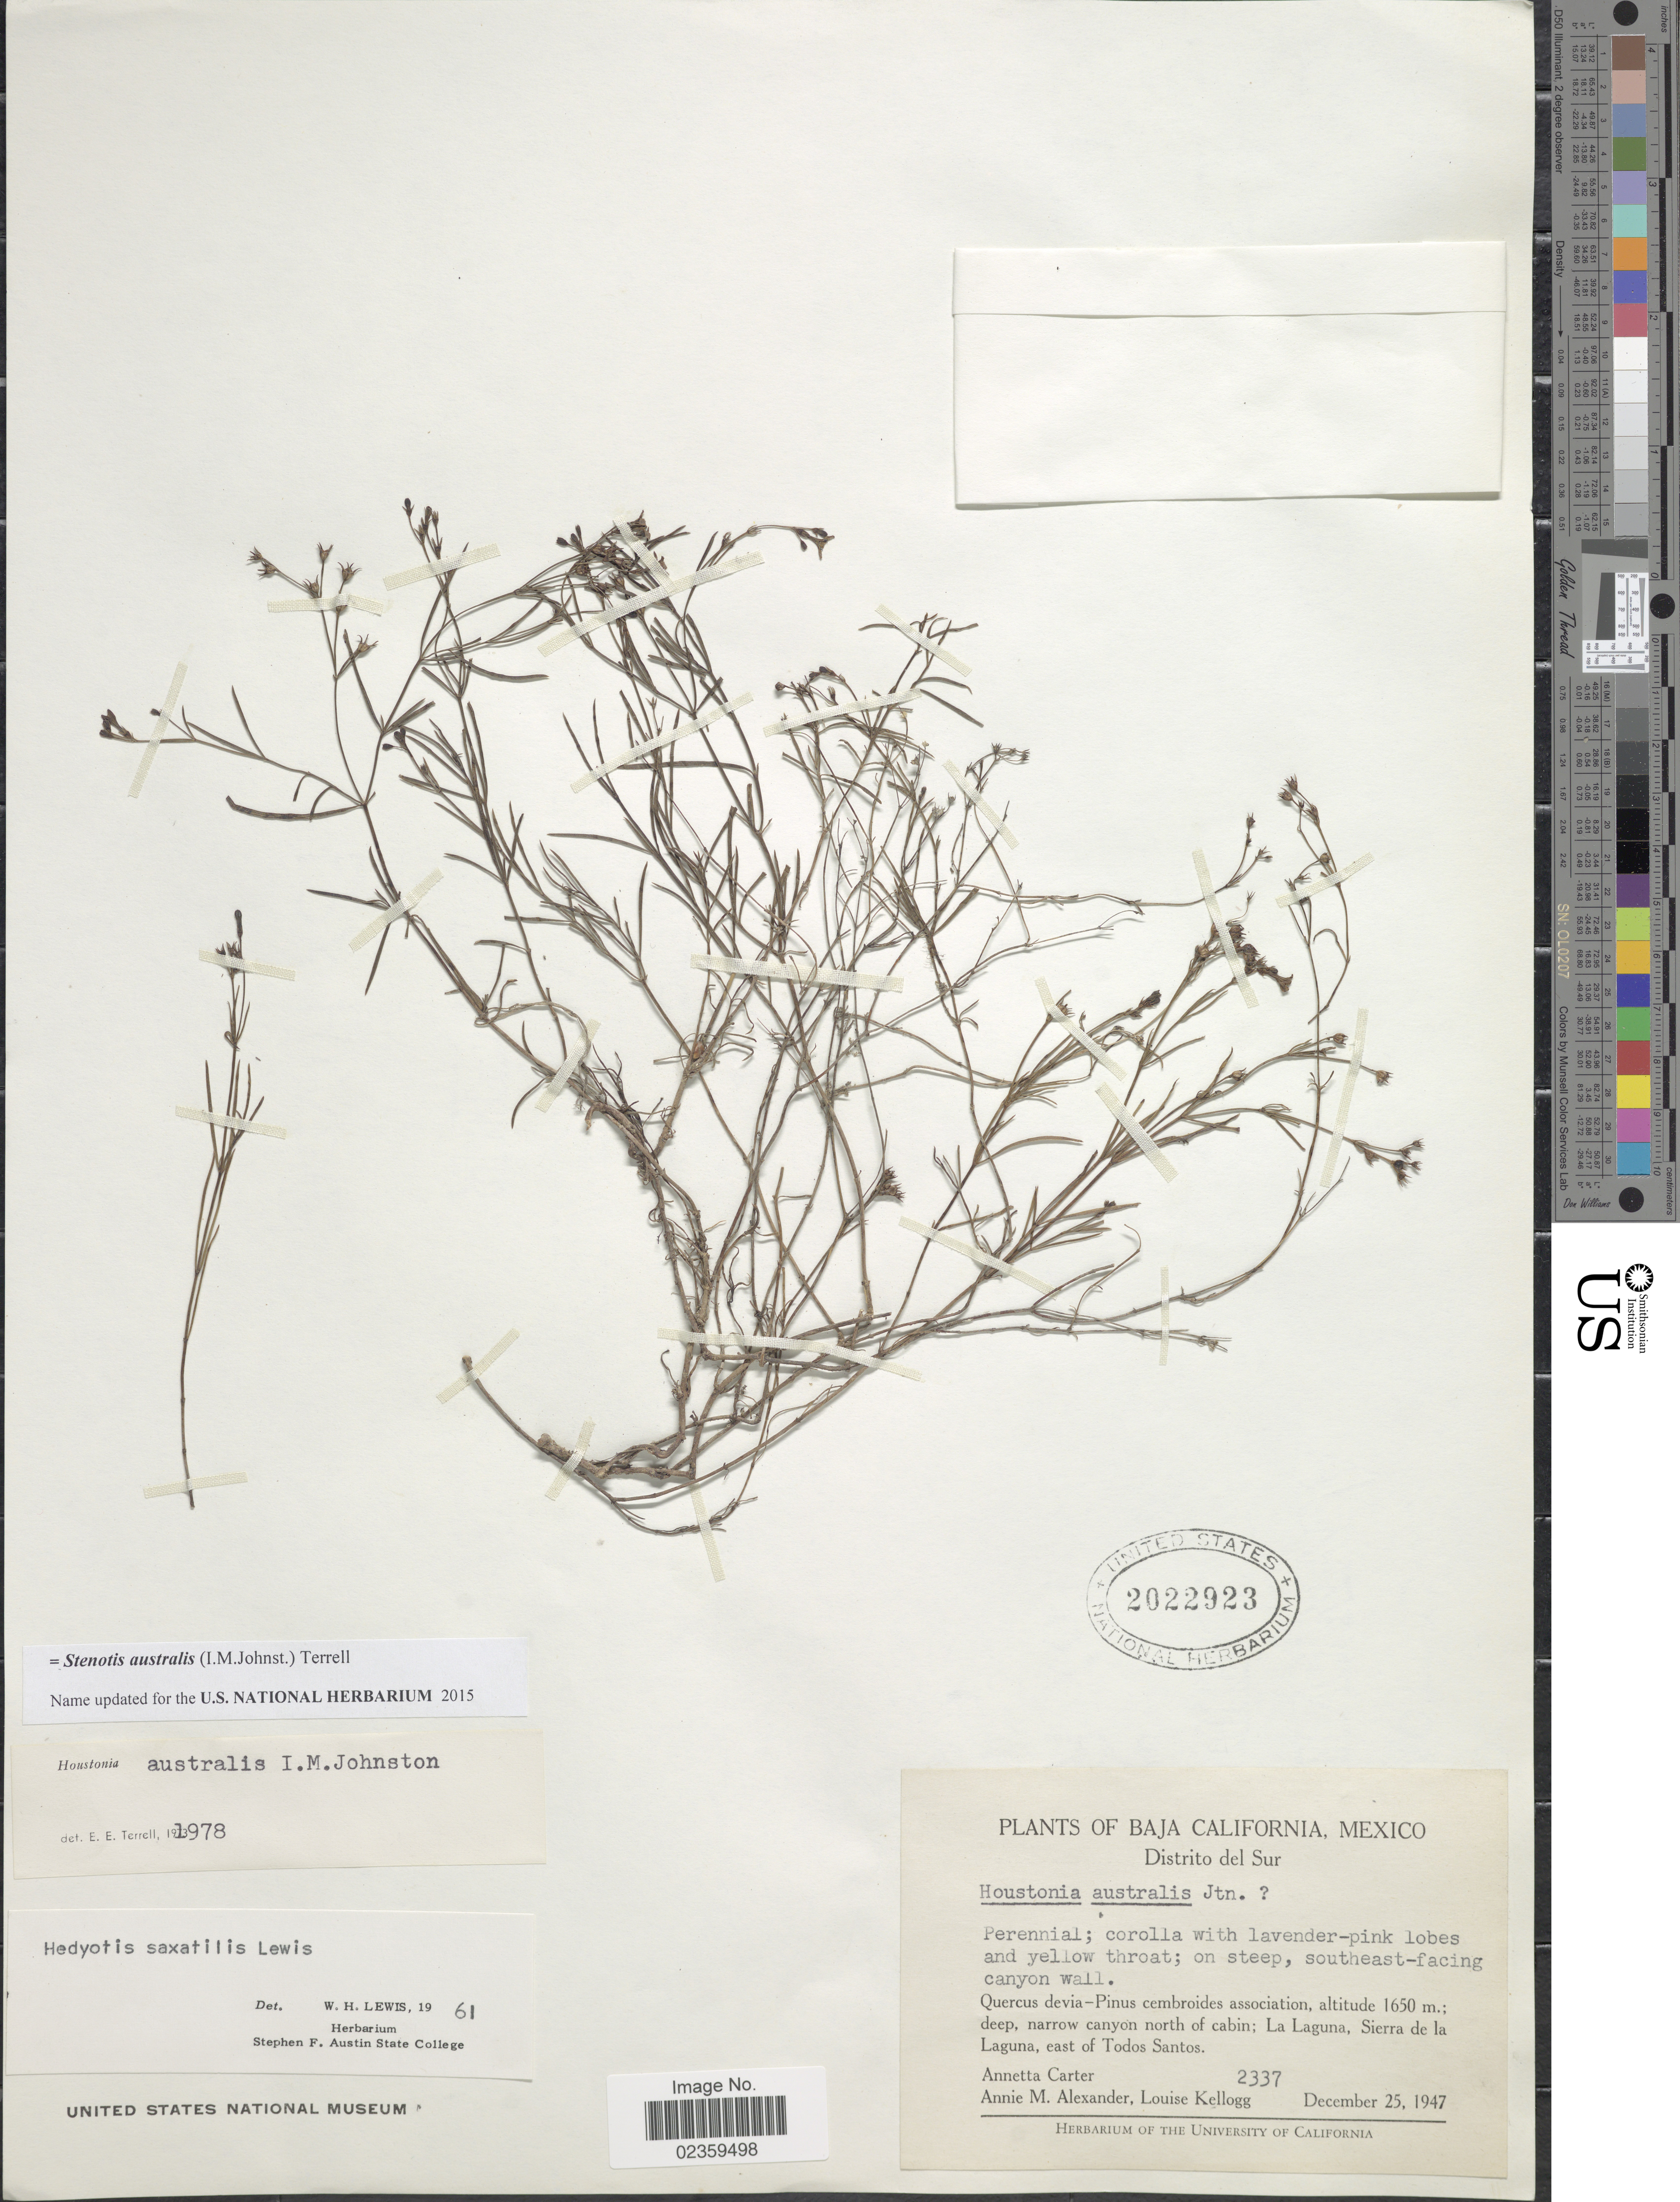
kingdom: Plantae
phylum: Tracheophyta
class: Magnoliopsida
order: Gentianales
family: Rubiaceae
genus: Stenotis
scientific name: Stenotis australis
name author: (I.M. Johnst.) Terrell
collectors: A. Carter, A. M. Alexander & L. Kellogg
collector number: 2337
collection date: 1947-12-25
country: Mexico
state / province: Baja California Sur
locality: Distrito del Sur. La Laguna, Sierra de la Laguna, east of Todos Santos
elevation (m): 1650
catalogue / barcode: US 2022923